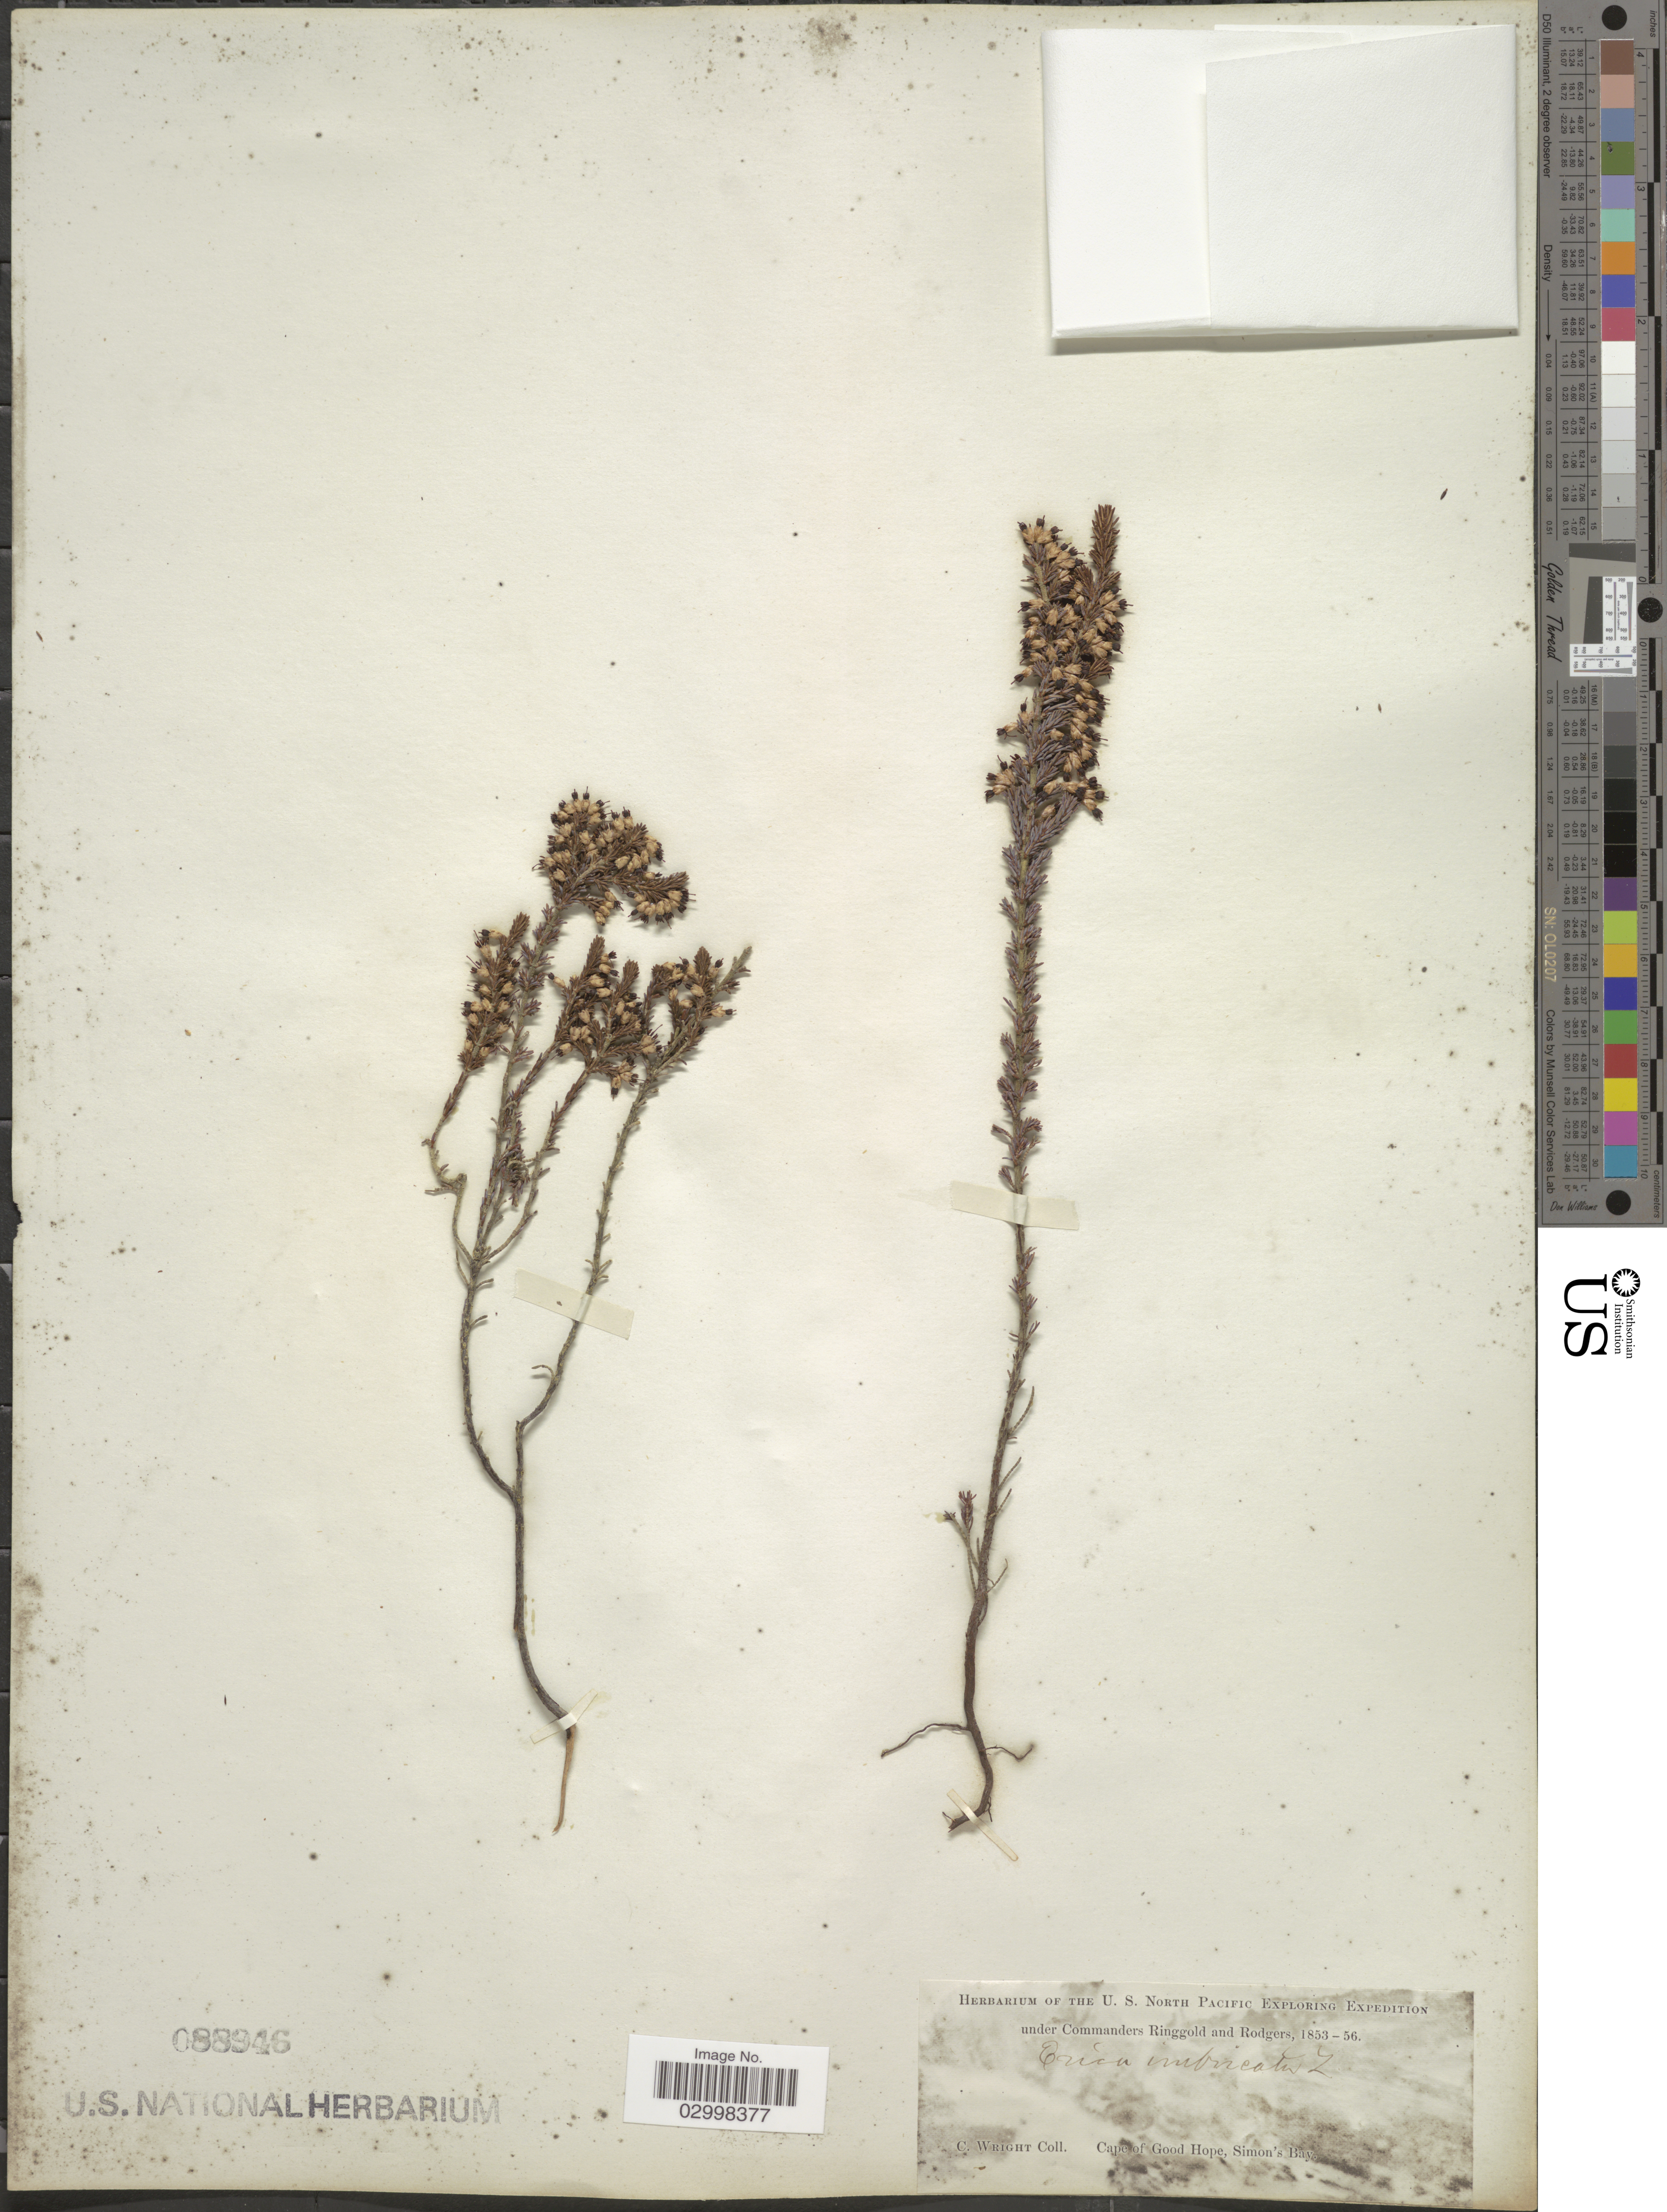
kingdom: Plantae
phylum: Tracheophyta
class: Magnoliopsida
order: Ericales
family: Ericaceae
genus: Erica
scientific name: Erica imbricata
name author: L.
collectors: C. Wright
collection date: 1853/1856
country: South Africa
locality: Cape of Good Hope, Simon's Bay.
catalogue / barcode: US 88946